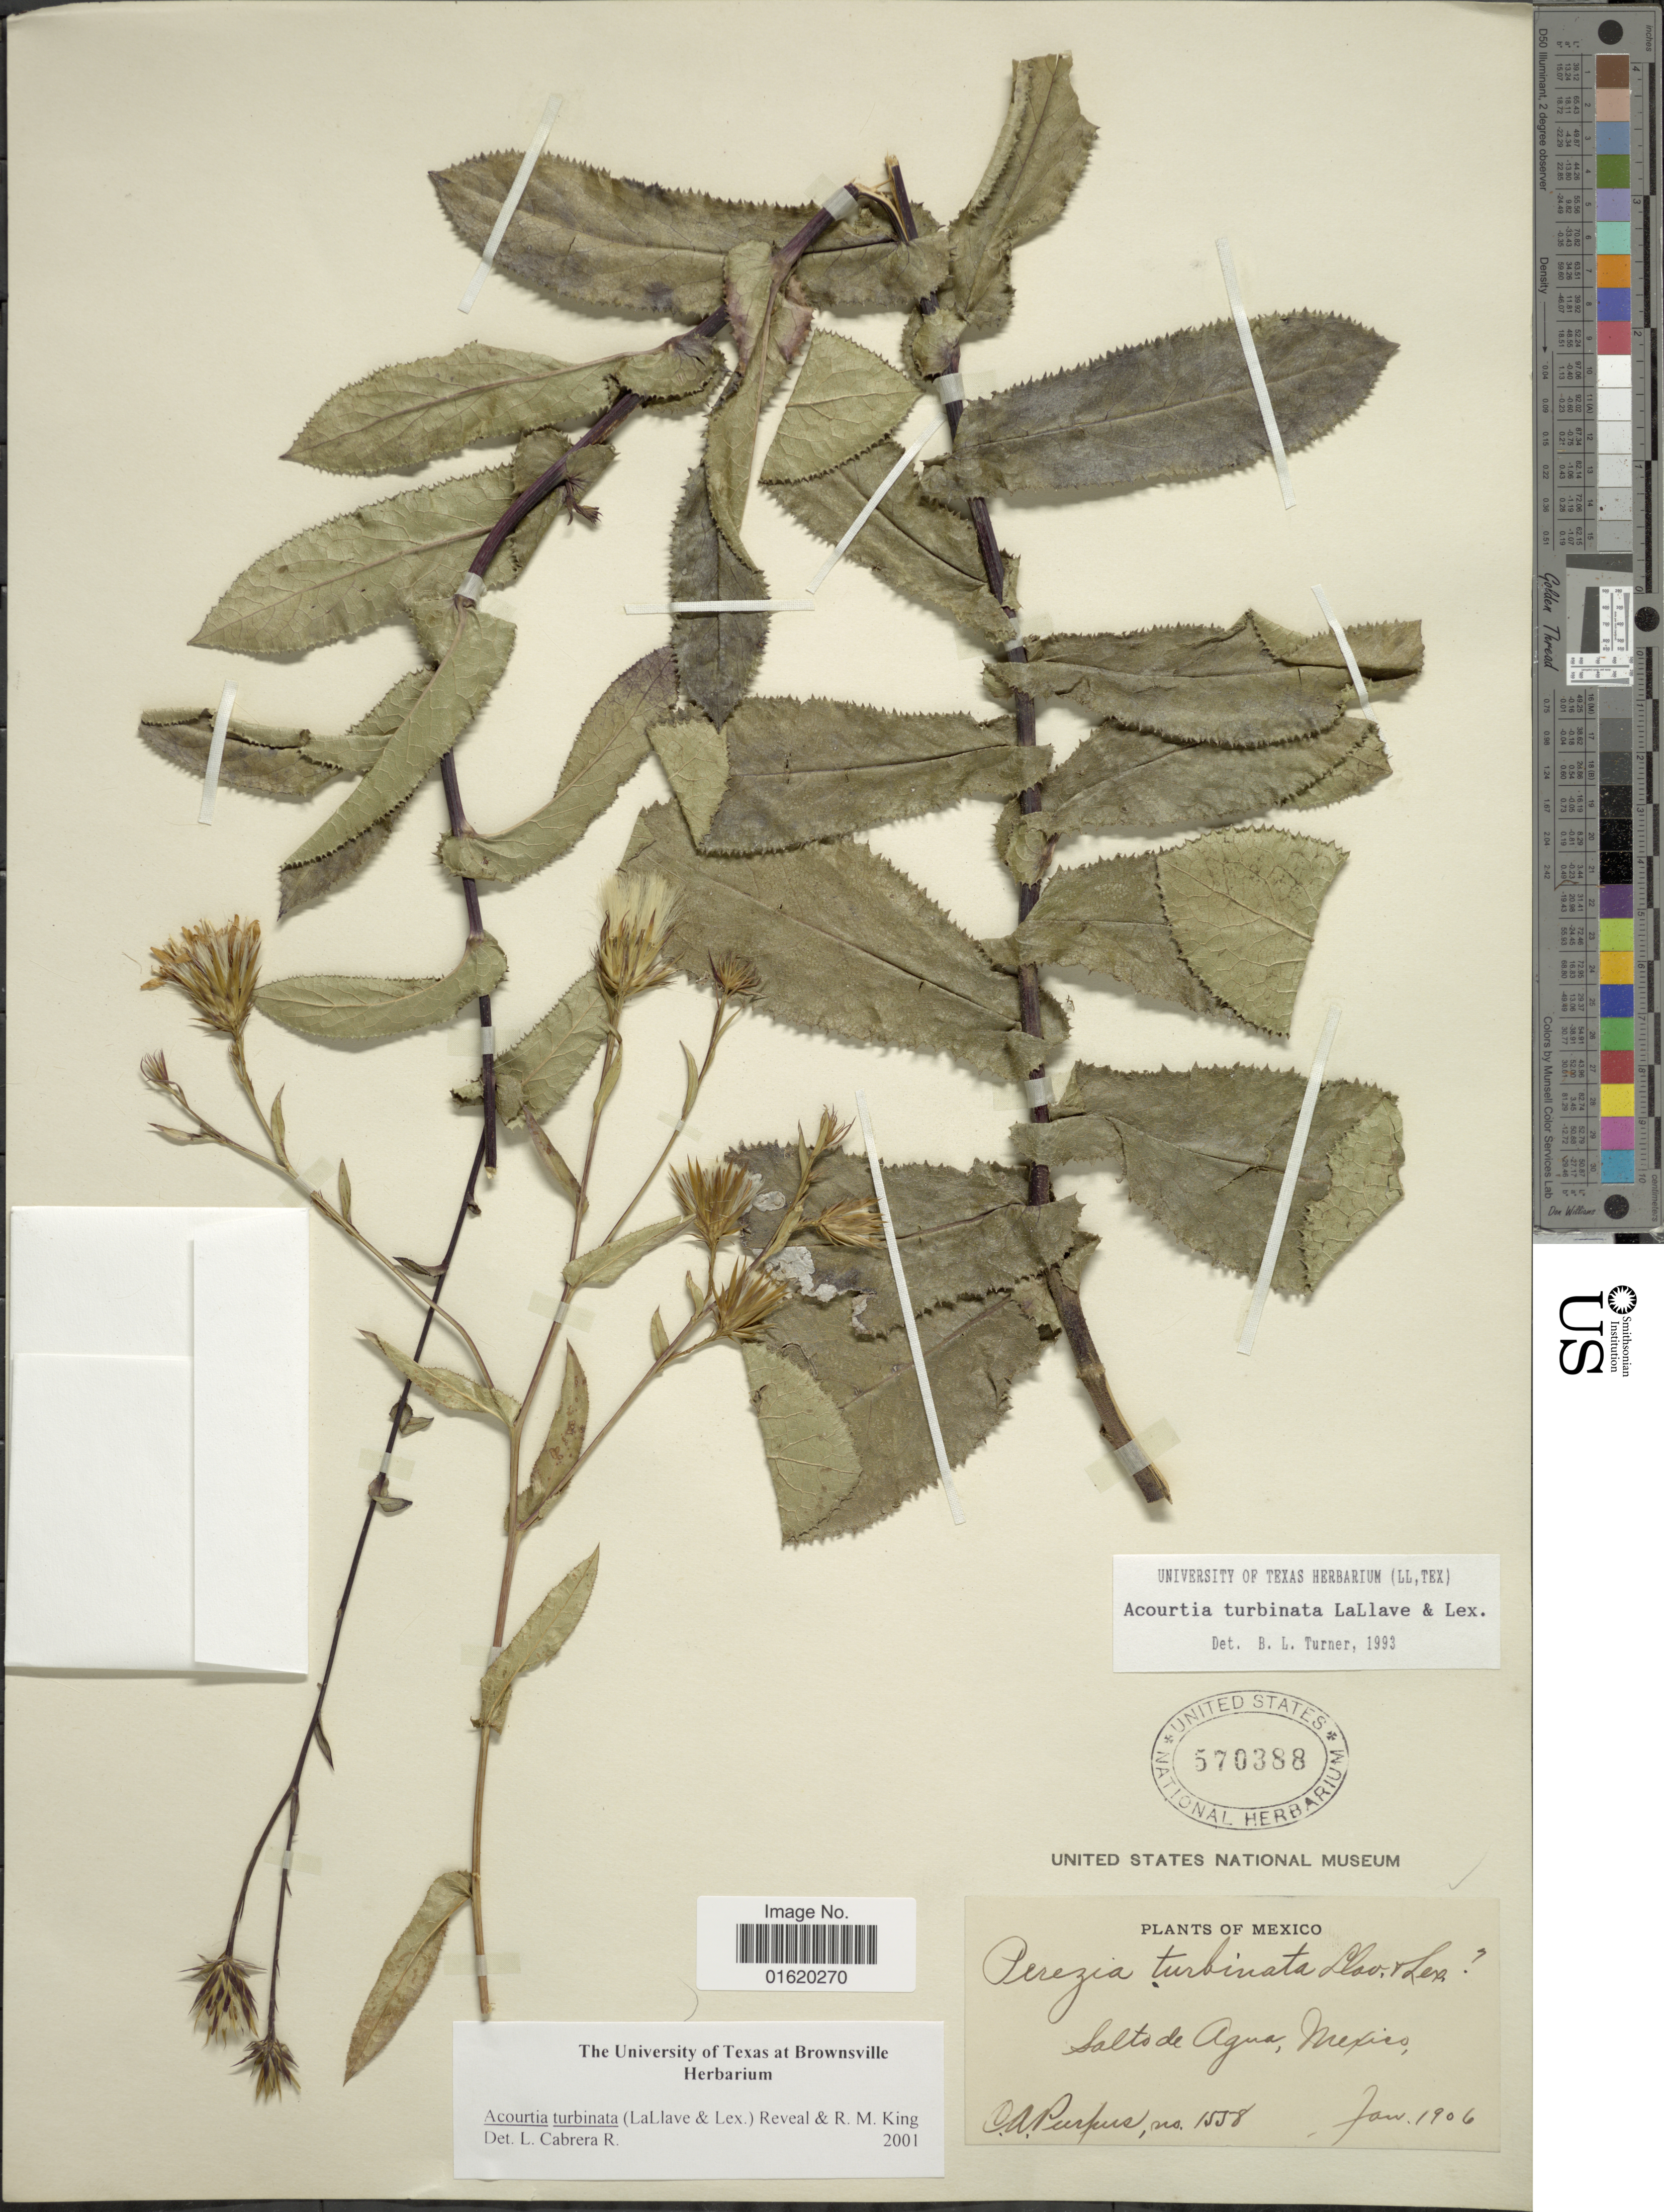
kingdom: Plantae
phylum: Tracheophyta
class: Magnoliopsida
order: Asterales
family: Asteraceae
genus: Acourtia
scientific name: Acourtia turbinata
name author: (La Llave & Lex.) Reveal & R.M. King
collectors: C. A. Purpus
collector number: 1558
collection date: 1906-01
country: Mexico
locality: Salto de Agua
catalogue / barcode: US 570388